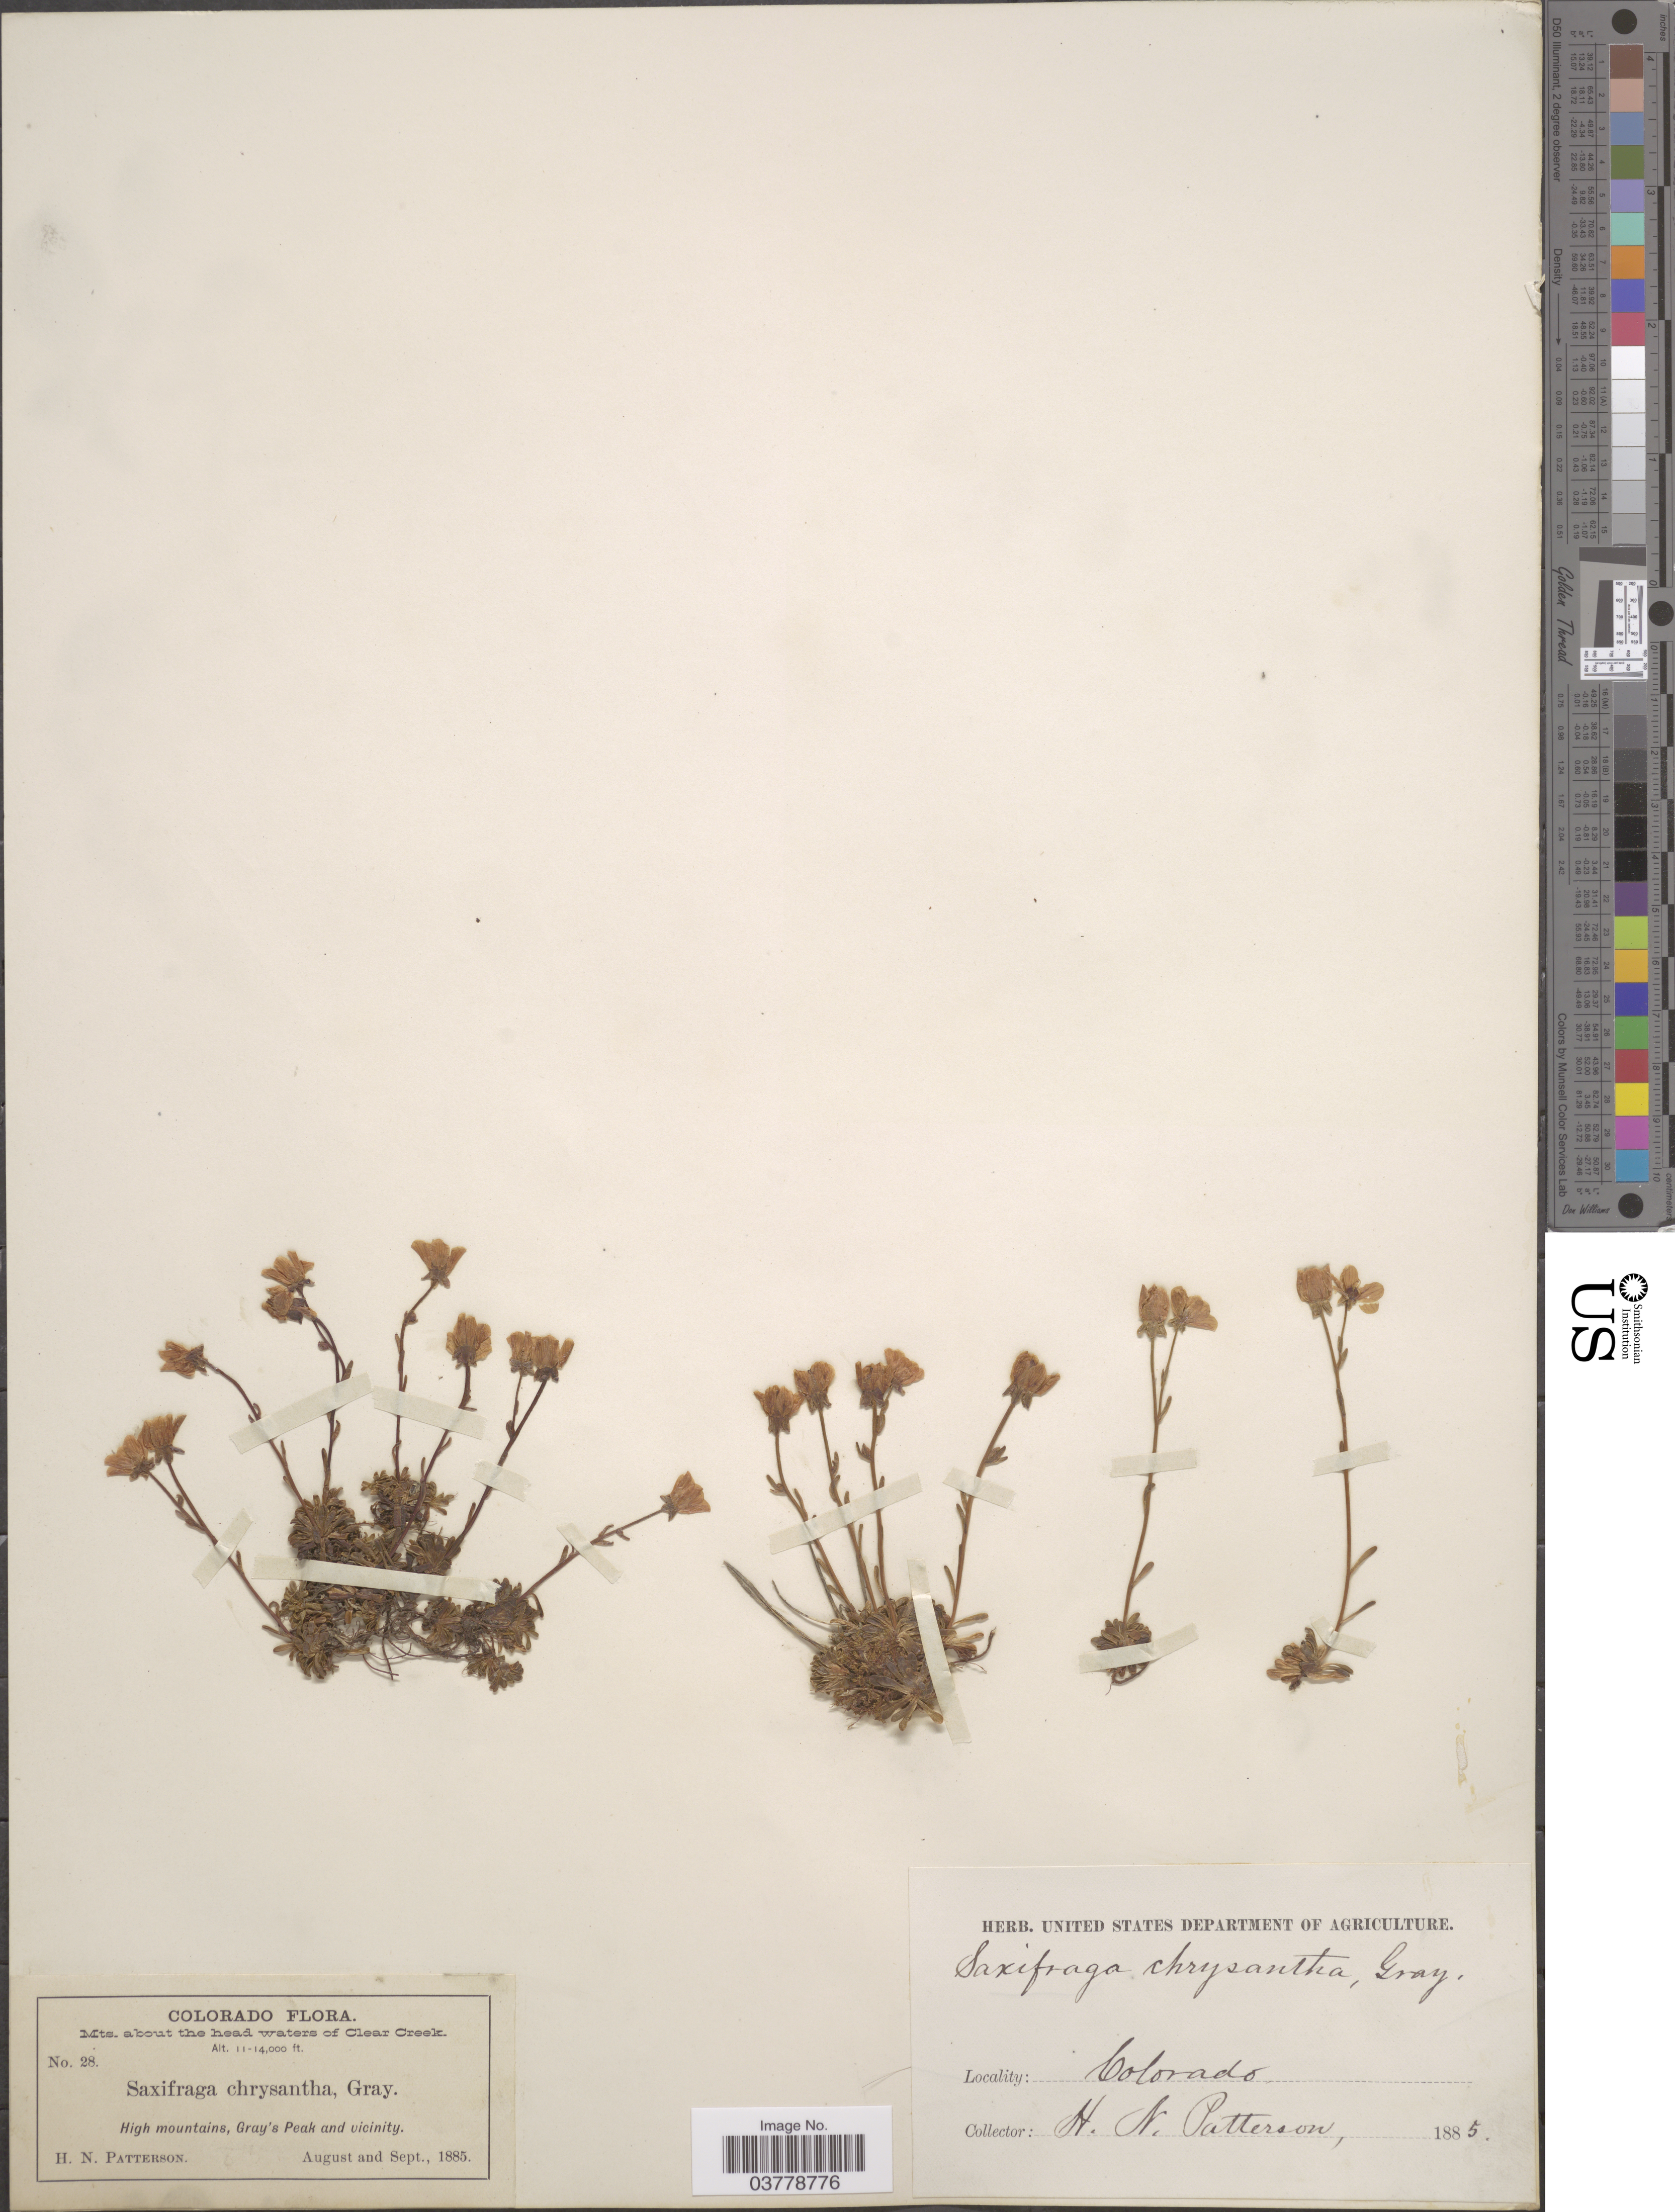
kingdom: Plantae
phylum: Tracheophyta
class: Magnoliopsida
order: Saxifragales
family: Saxifragaceae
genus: Saxifraga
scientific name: Saxifraga chrysantha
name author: A. Gray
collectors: H. N. Patterson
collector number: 28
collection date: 1885-08/1885-09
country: United States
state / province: Colorado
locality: Mts. about the head waters of Clear Creek. High mountains, Gray's Peak and vicinity.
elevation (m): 3353